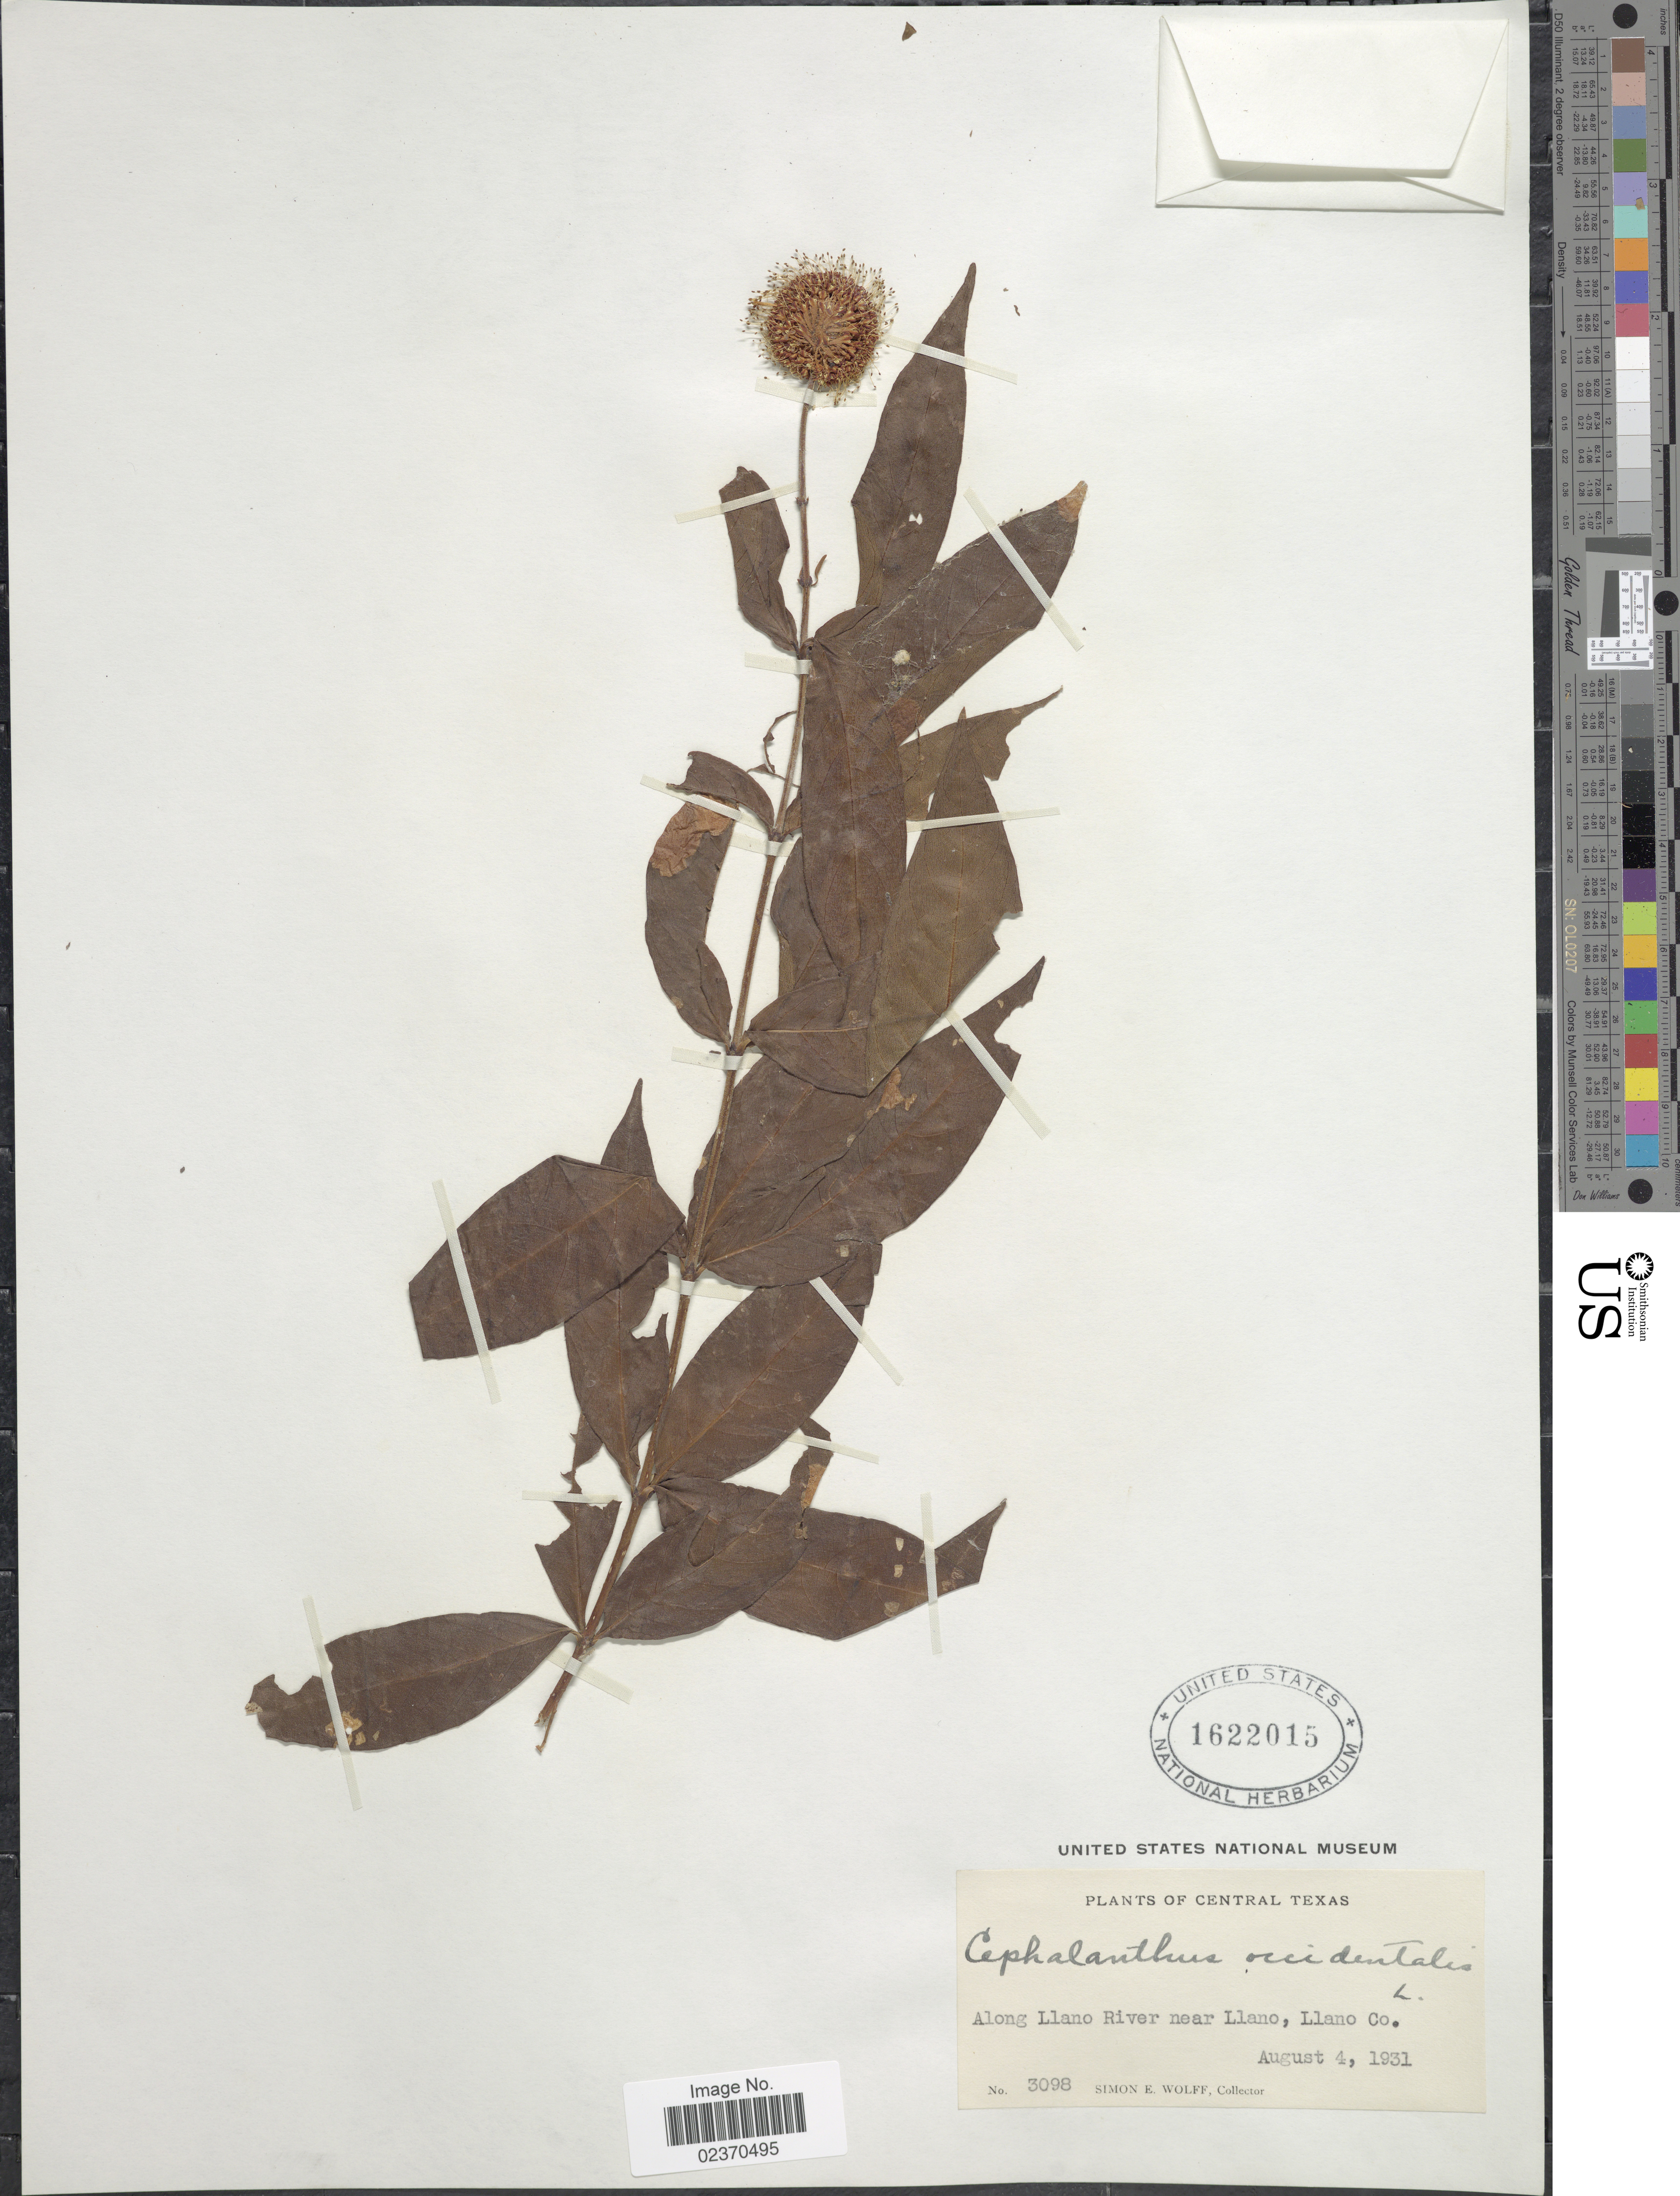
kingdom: Plantae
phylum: Tracheophyta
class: Magnoliopsida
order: Gentianales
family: Rubiaceae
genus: Cephalanthus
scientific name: Cephalanthus occidentalis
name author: L.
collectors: S. E. Wolff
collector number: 3098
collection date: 1931-08-04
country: United States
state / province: Texas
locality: Central Texas. Along Llano River near Llano, Llano Co.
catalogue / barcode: US 1622015